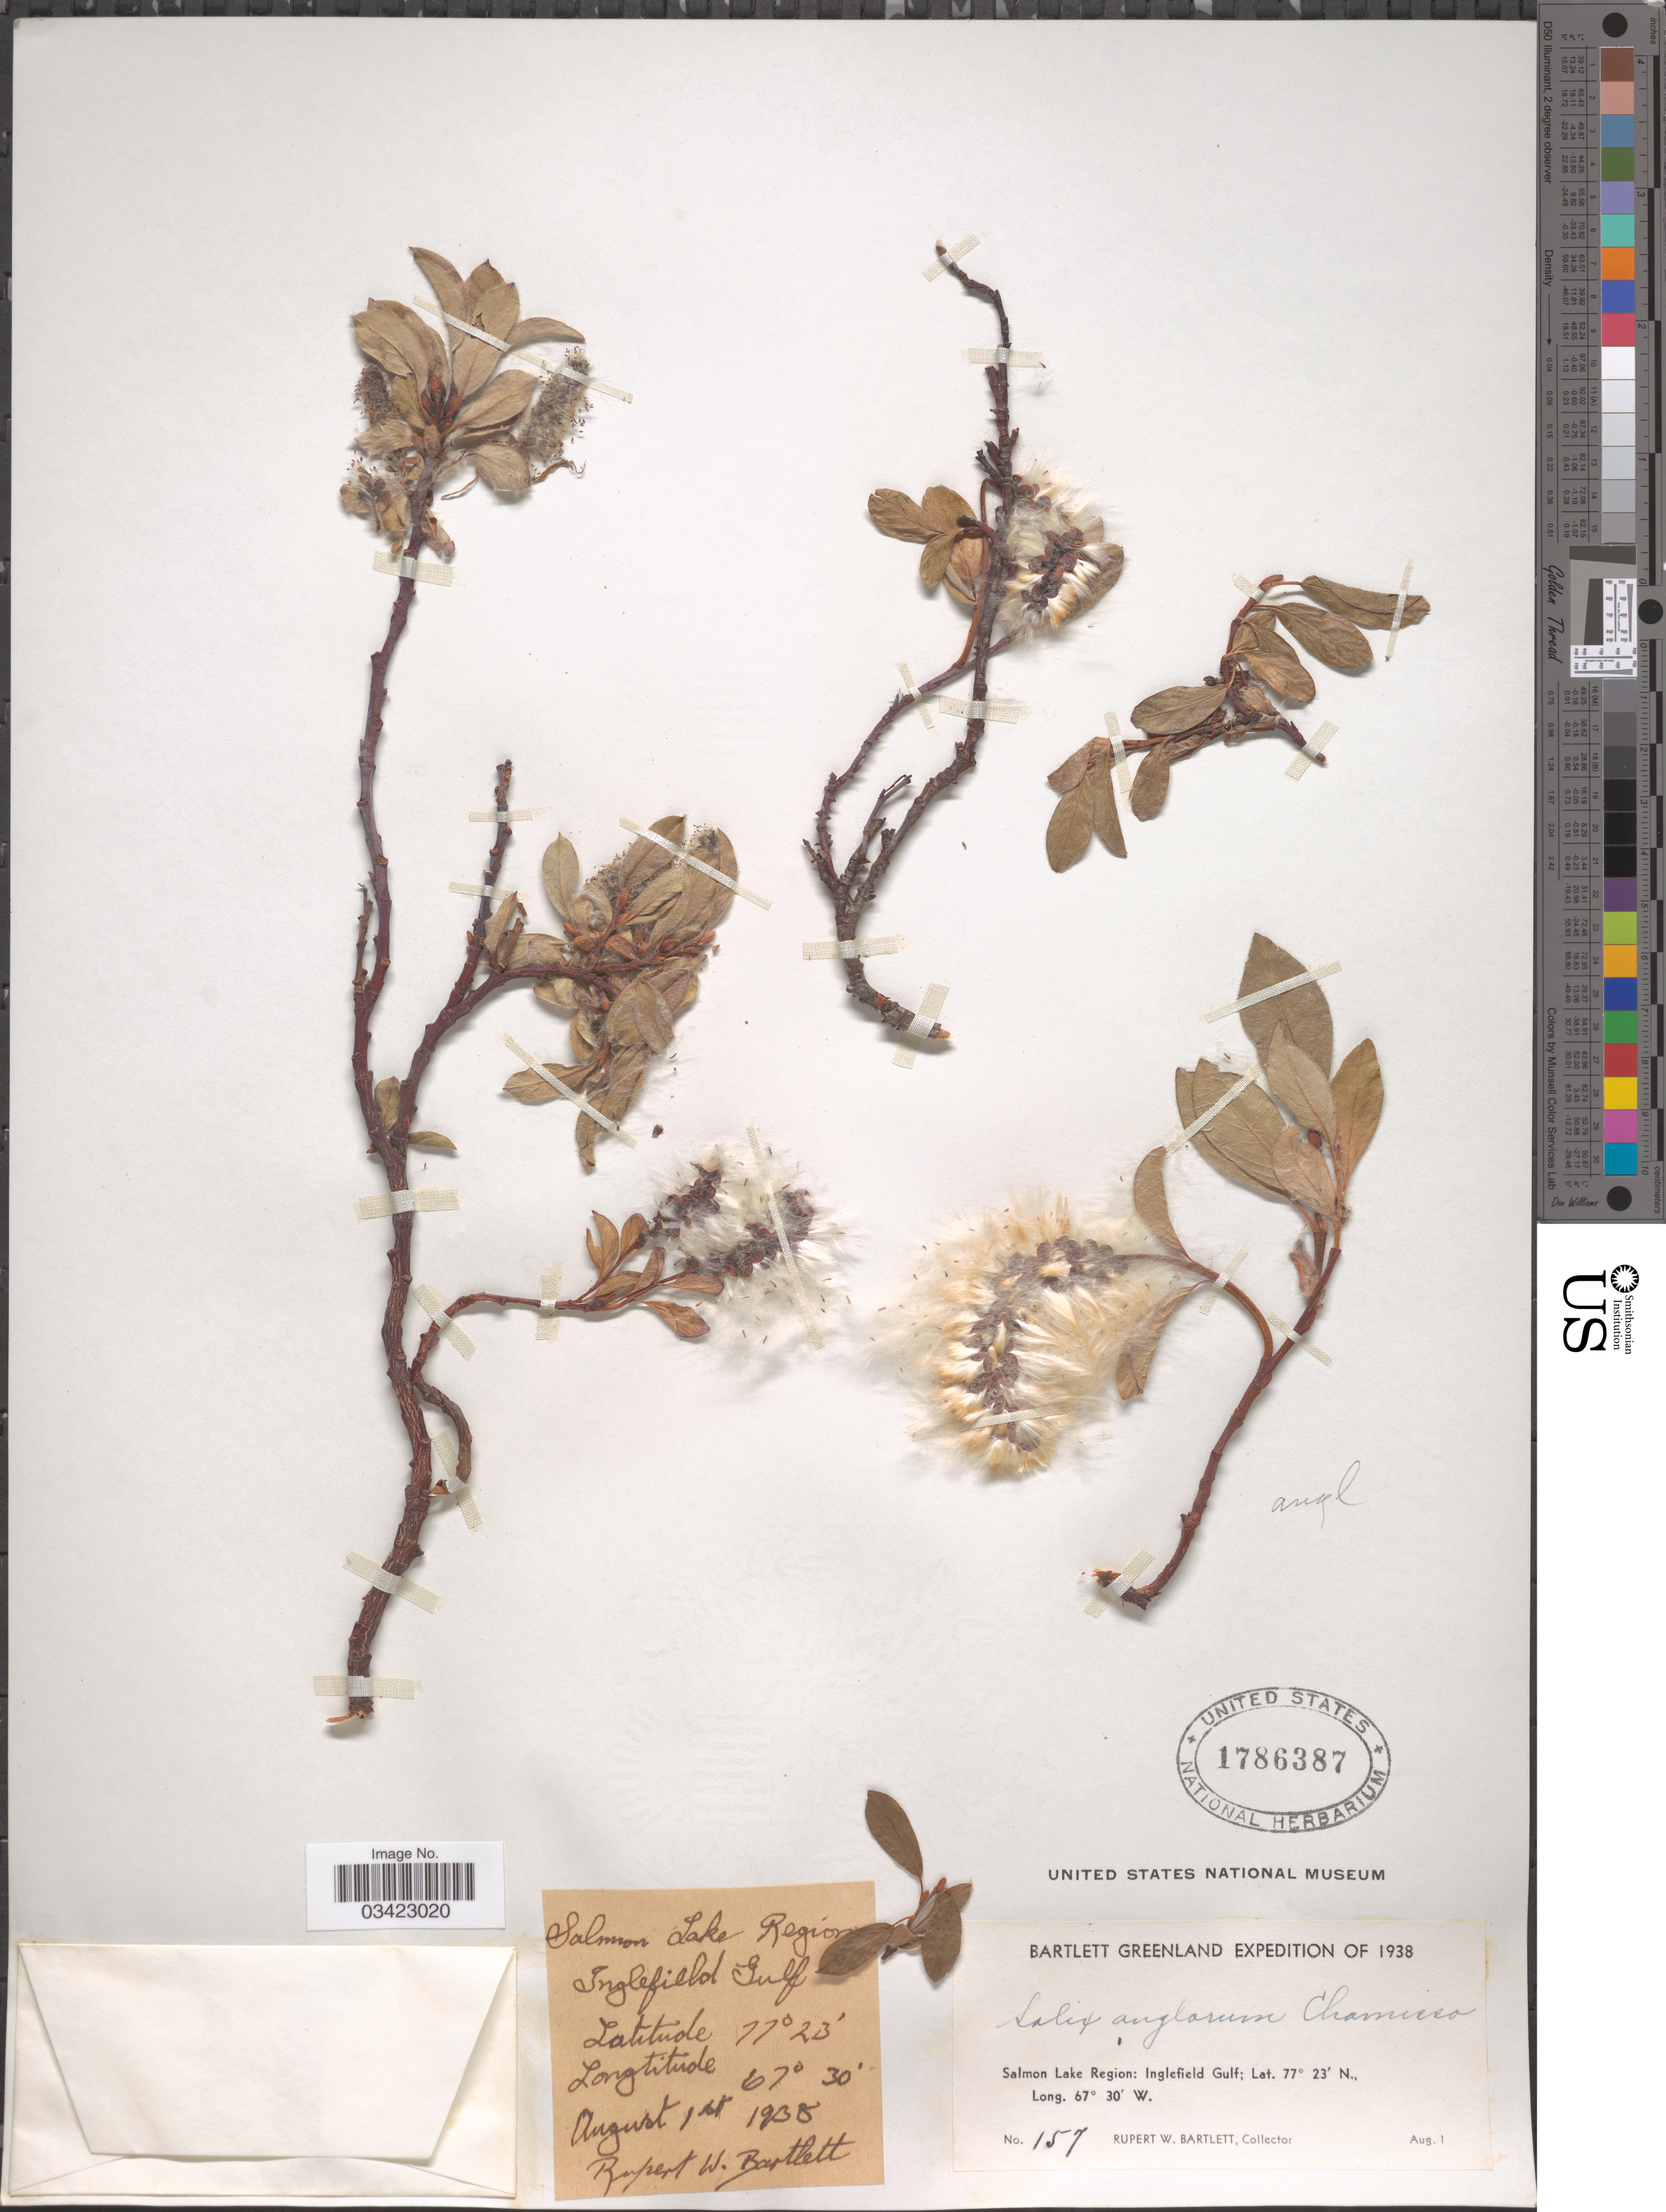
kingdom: Plantae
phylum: Tracheophyta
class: Magnoliopsida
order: Malpighiales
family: Salicaceae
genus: Salix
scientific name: Salix anglorum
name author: Cham.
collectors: R. W. Bartlett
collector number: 157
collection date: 1938-08-01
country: Greenland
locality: Salmon Lake Region: Inglefield Gulf.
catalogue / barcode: US 1786387